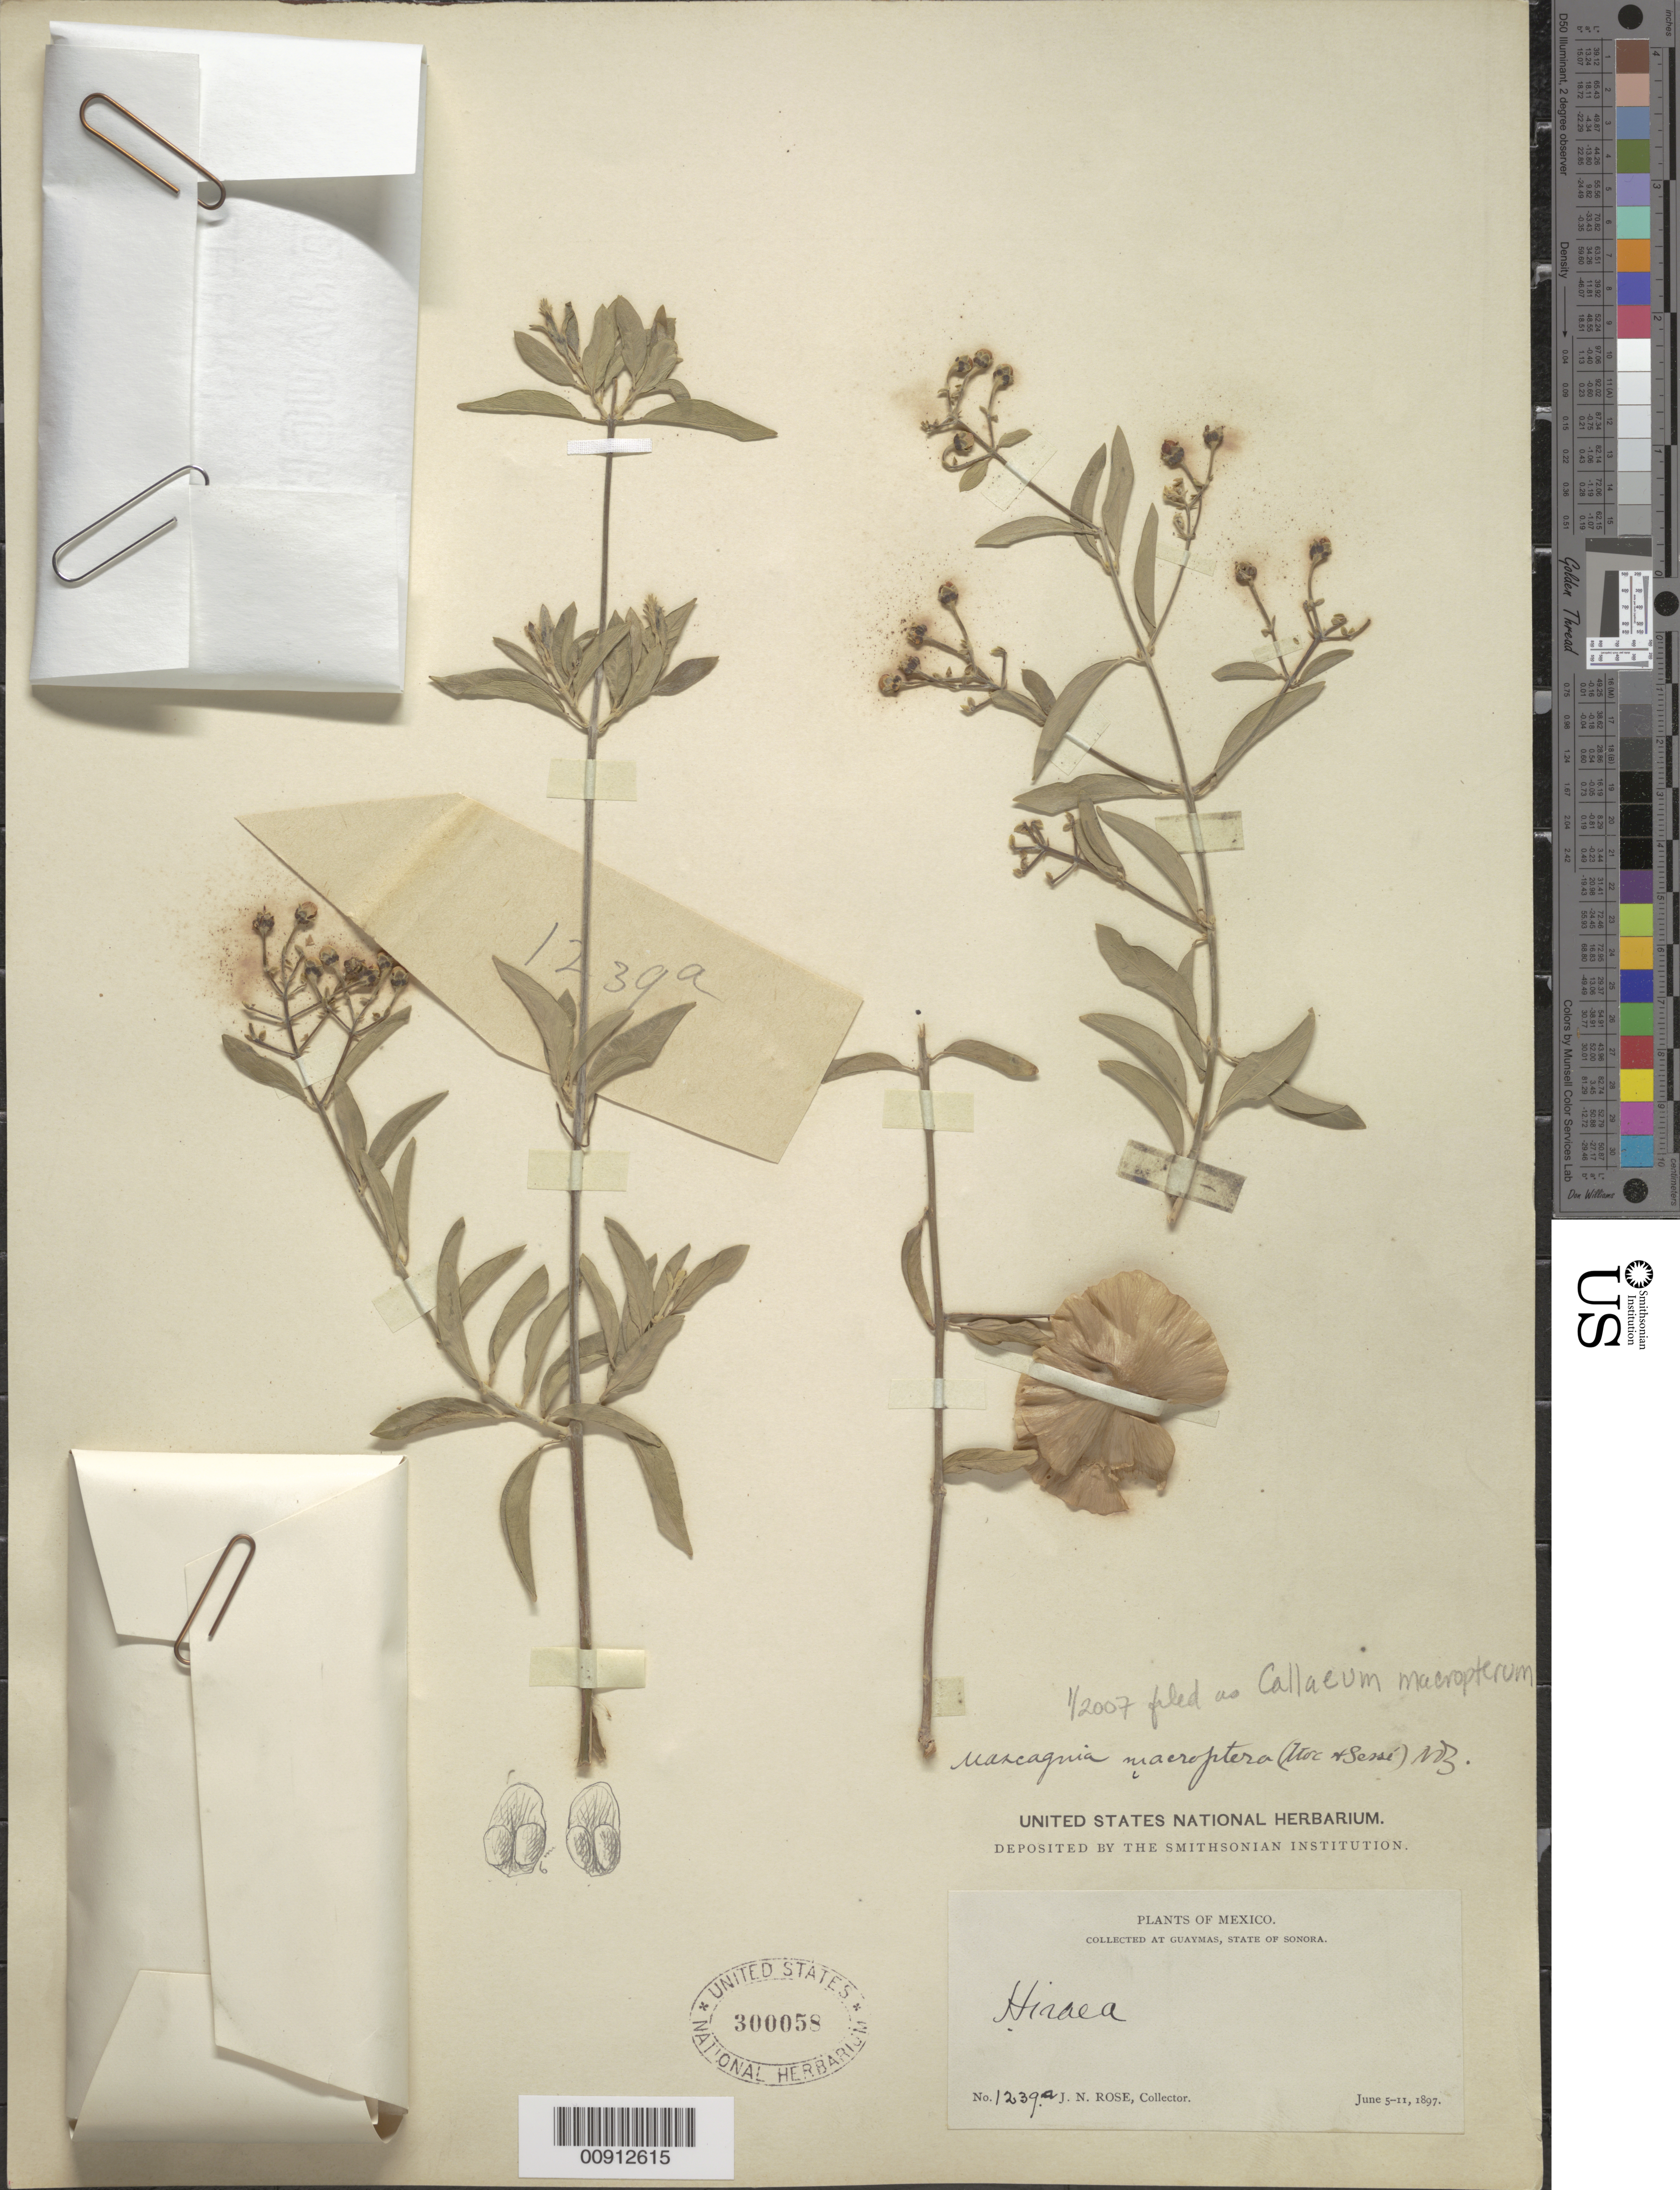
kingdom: Plantae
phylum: Tracheophyta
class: Magnoliopsida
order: Malpighiales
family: Malpighiaceae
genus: Callaeum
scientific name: Callaeum macropterum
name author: (Moc. & Sessé ex DC.) D.M. Johnson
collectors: J. N. Rose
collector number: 1239 a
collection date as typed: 05 Jun 1897 to 11 Jun 1897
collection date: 1897-06-05/1897-06-11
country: Mexico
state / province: Sonora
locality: Guaymas, State of Sonora.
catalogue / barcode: US 300058